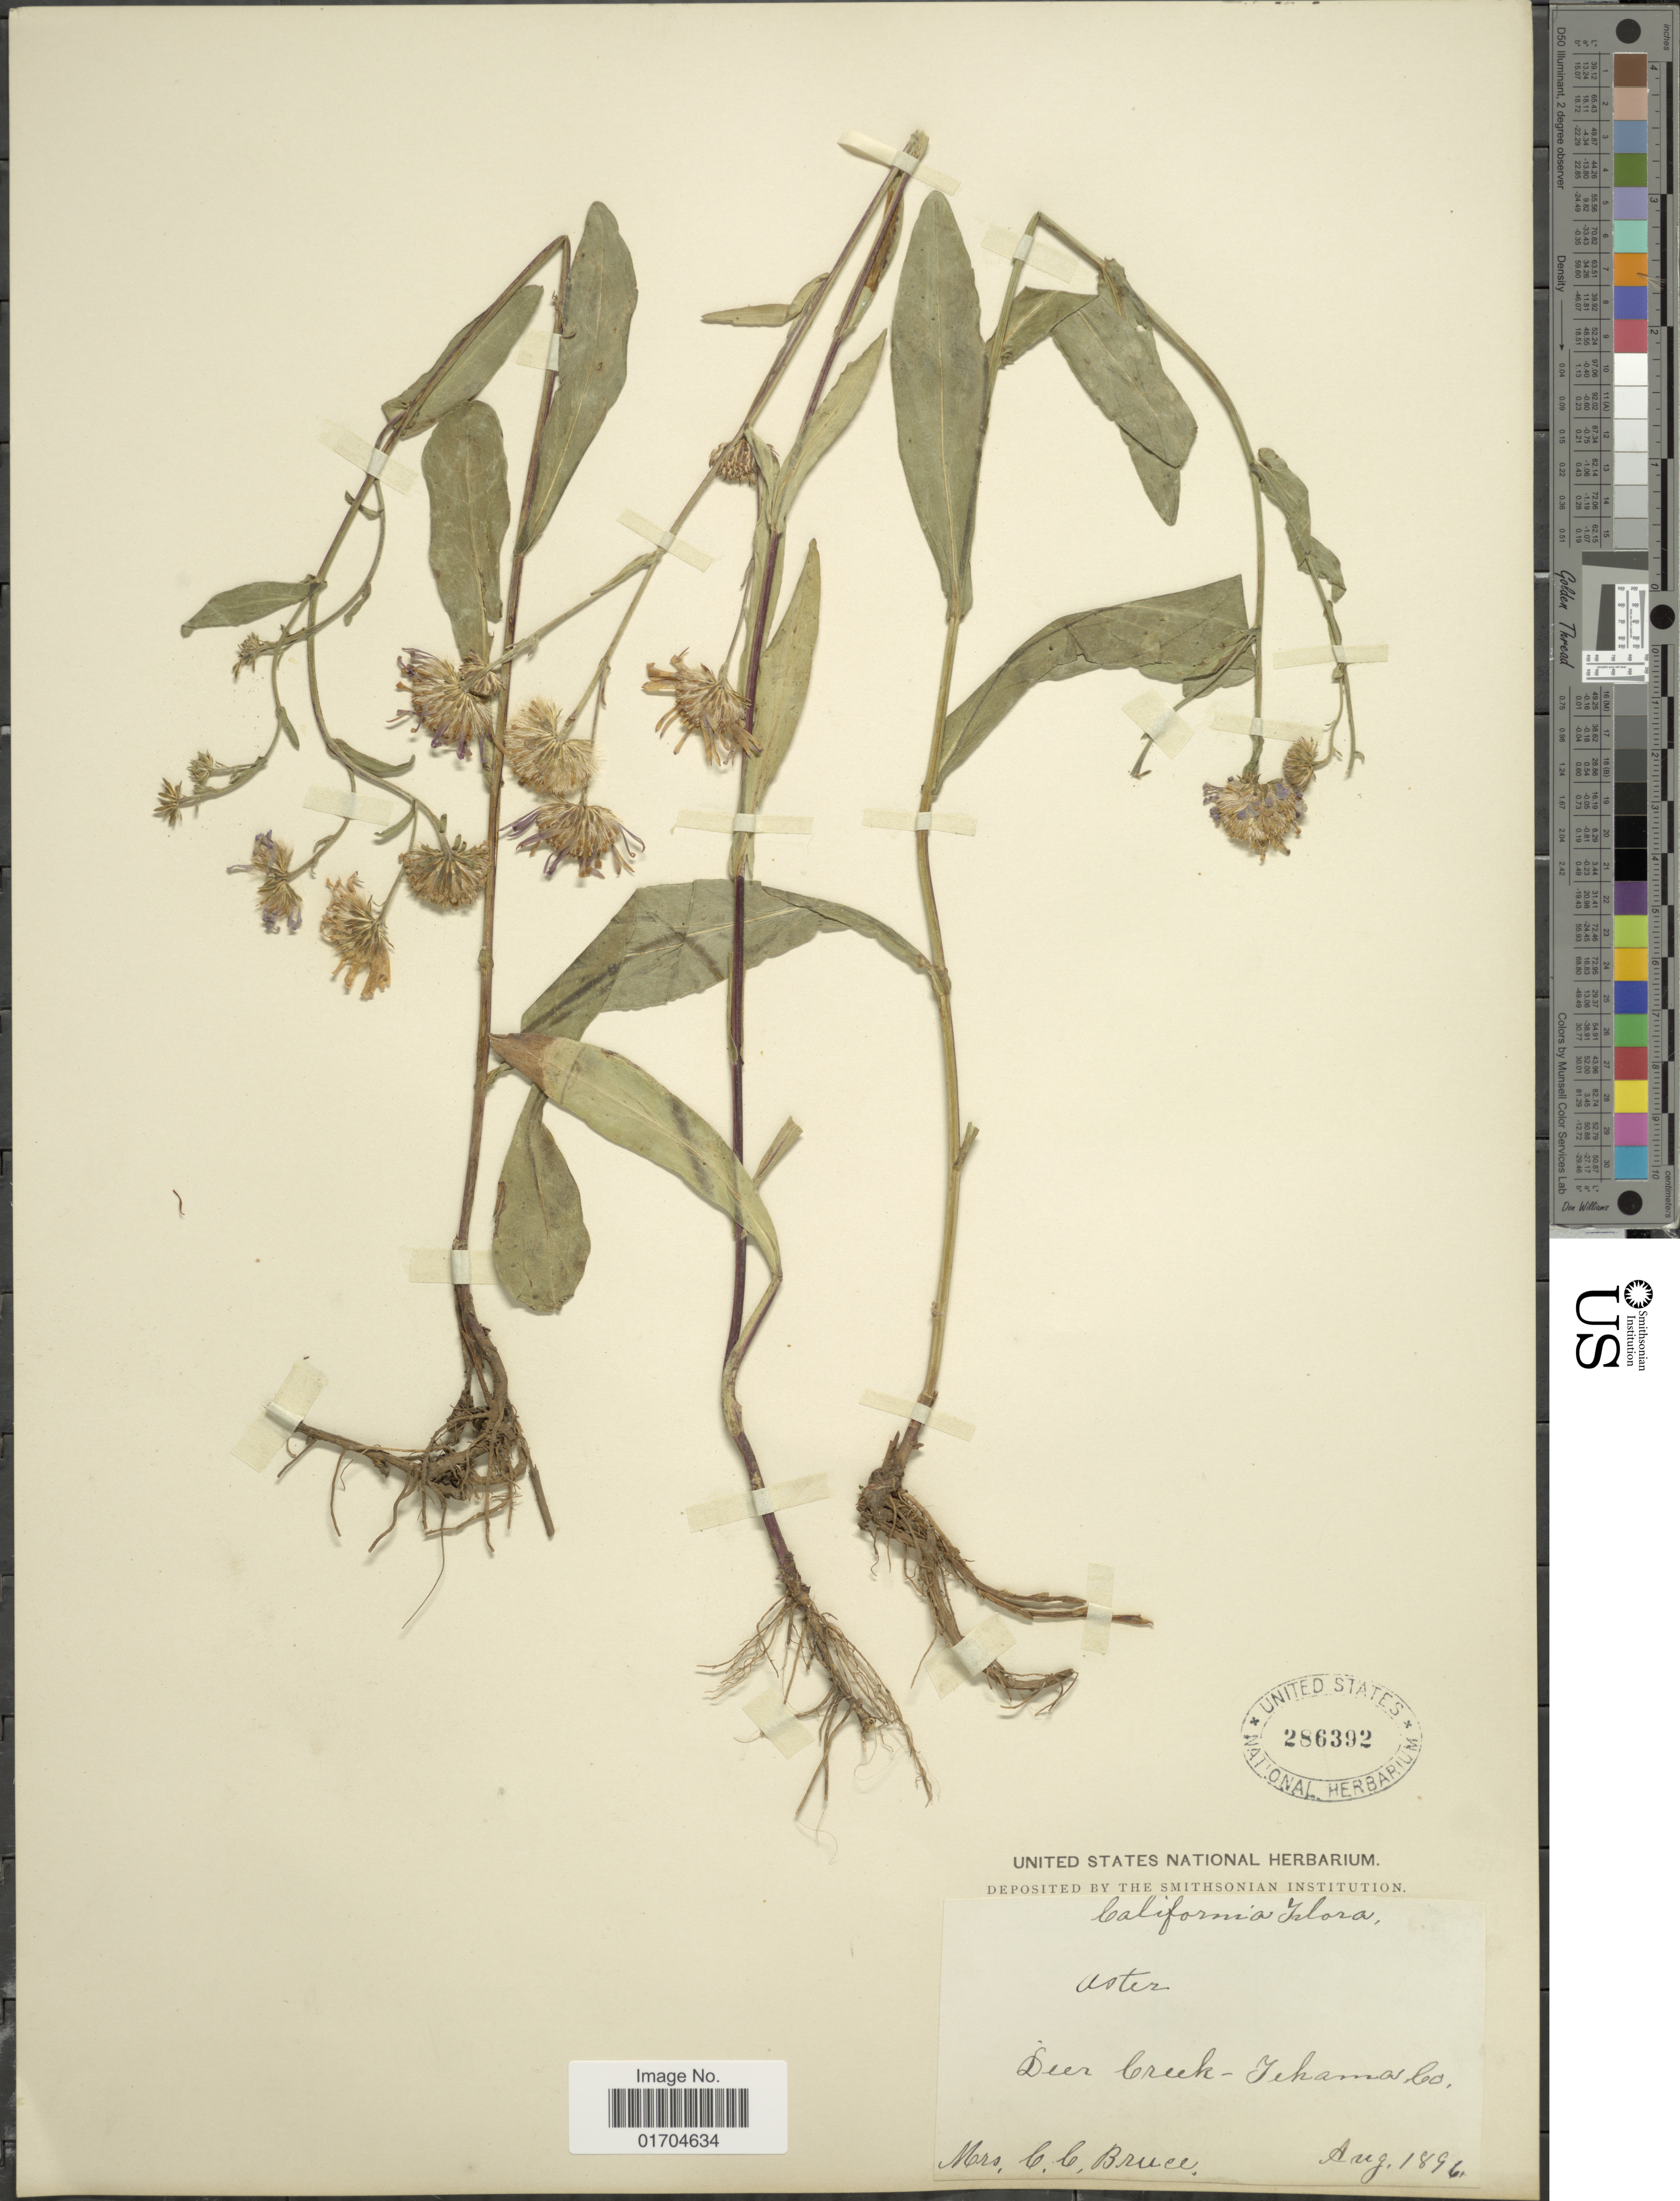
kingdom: Plantae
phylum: Tracheophyta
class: Magnoliopsida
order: Asterales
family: Asteraceae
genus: Symphyotrichum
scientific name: Symphyotrichum sp.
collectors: C. Bruce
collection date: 1896-08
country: United States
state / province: California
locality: Deer Creel-Ichama Co.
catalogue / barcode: US 286392